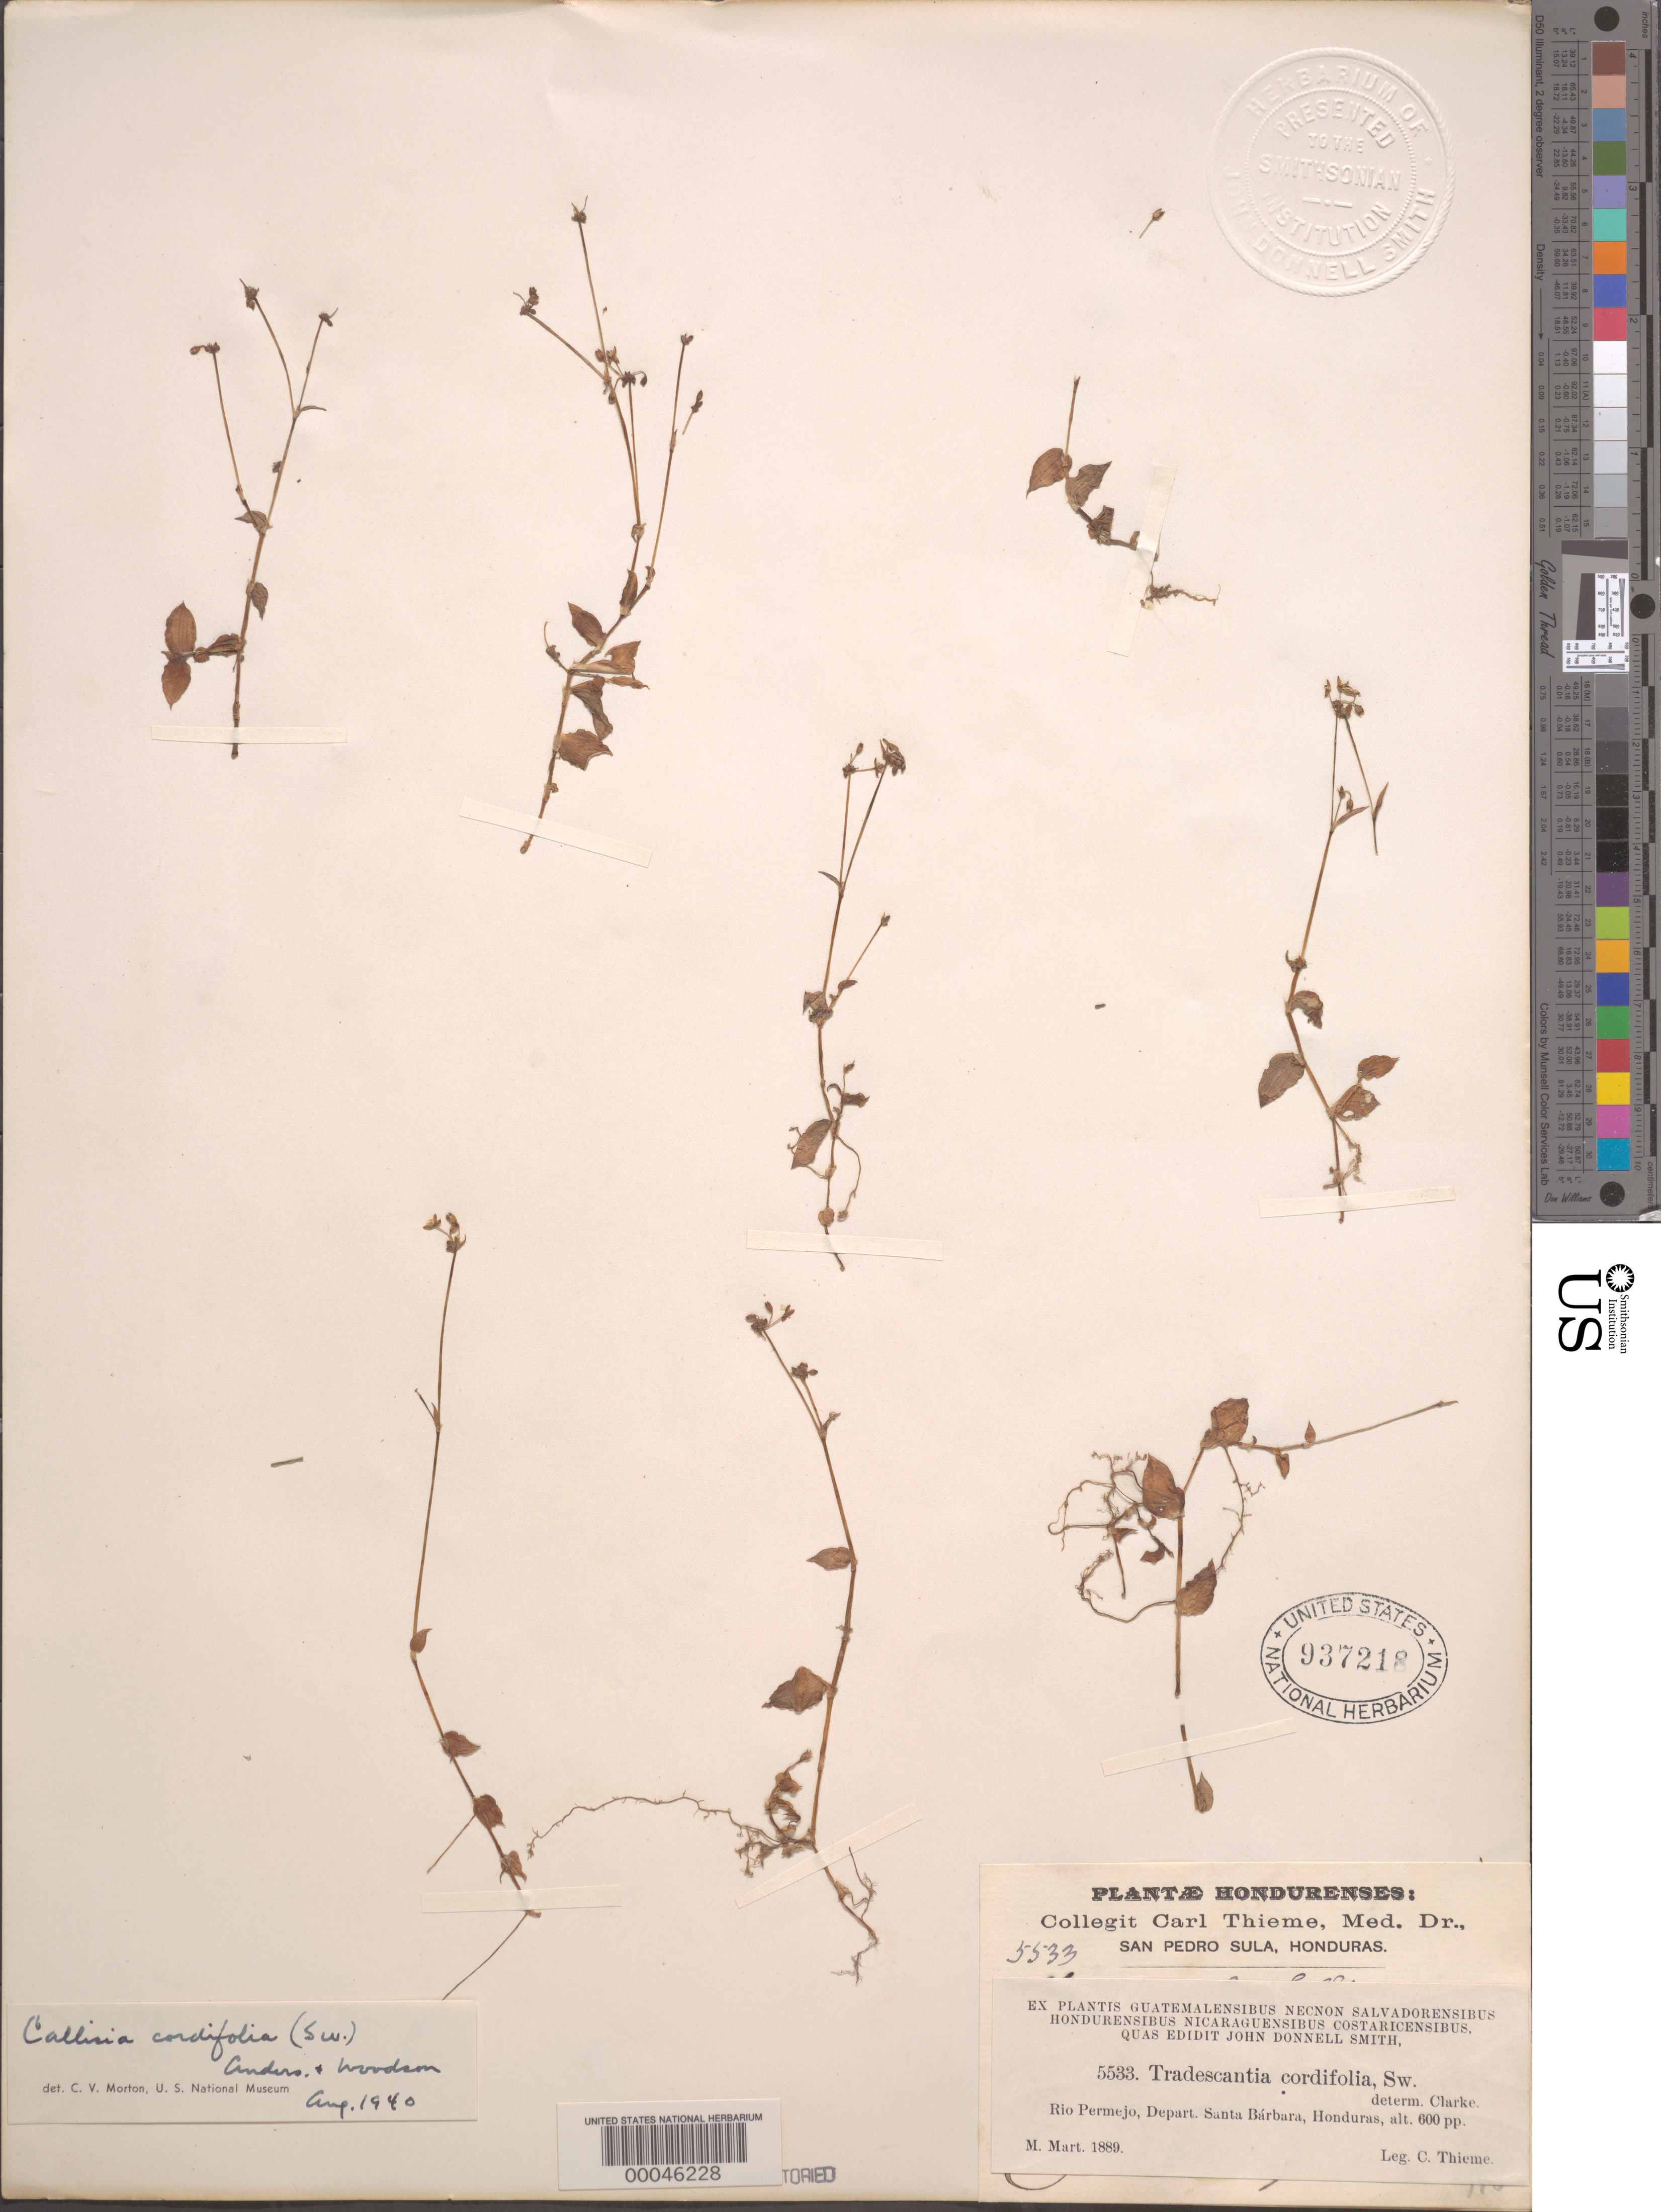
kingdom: Plantae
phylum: Tracheophyta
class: Liliopsida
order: Commelinales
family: Commelinaceae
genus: Callisia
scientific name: Callisia cordifolia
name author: (Sw.) E.S. Anderson & Woodson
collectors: C. Thieme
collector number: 5533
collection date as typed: Mar 1889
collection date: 1889-03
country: Honduras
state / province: Santa Bárbara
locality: Rio Permejo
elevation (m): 183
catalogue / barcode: US 937218